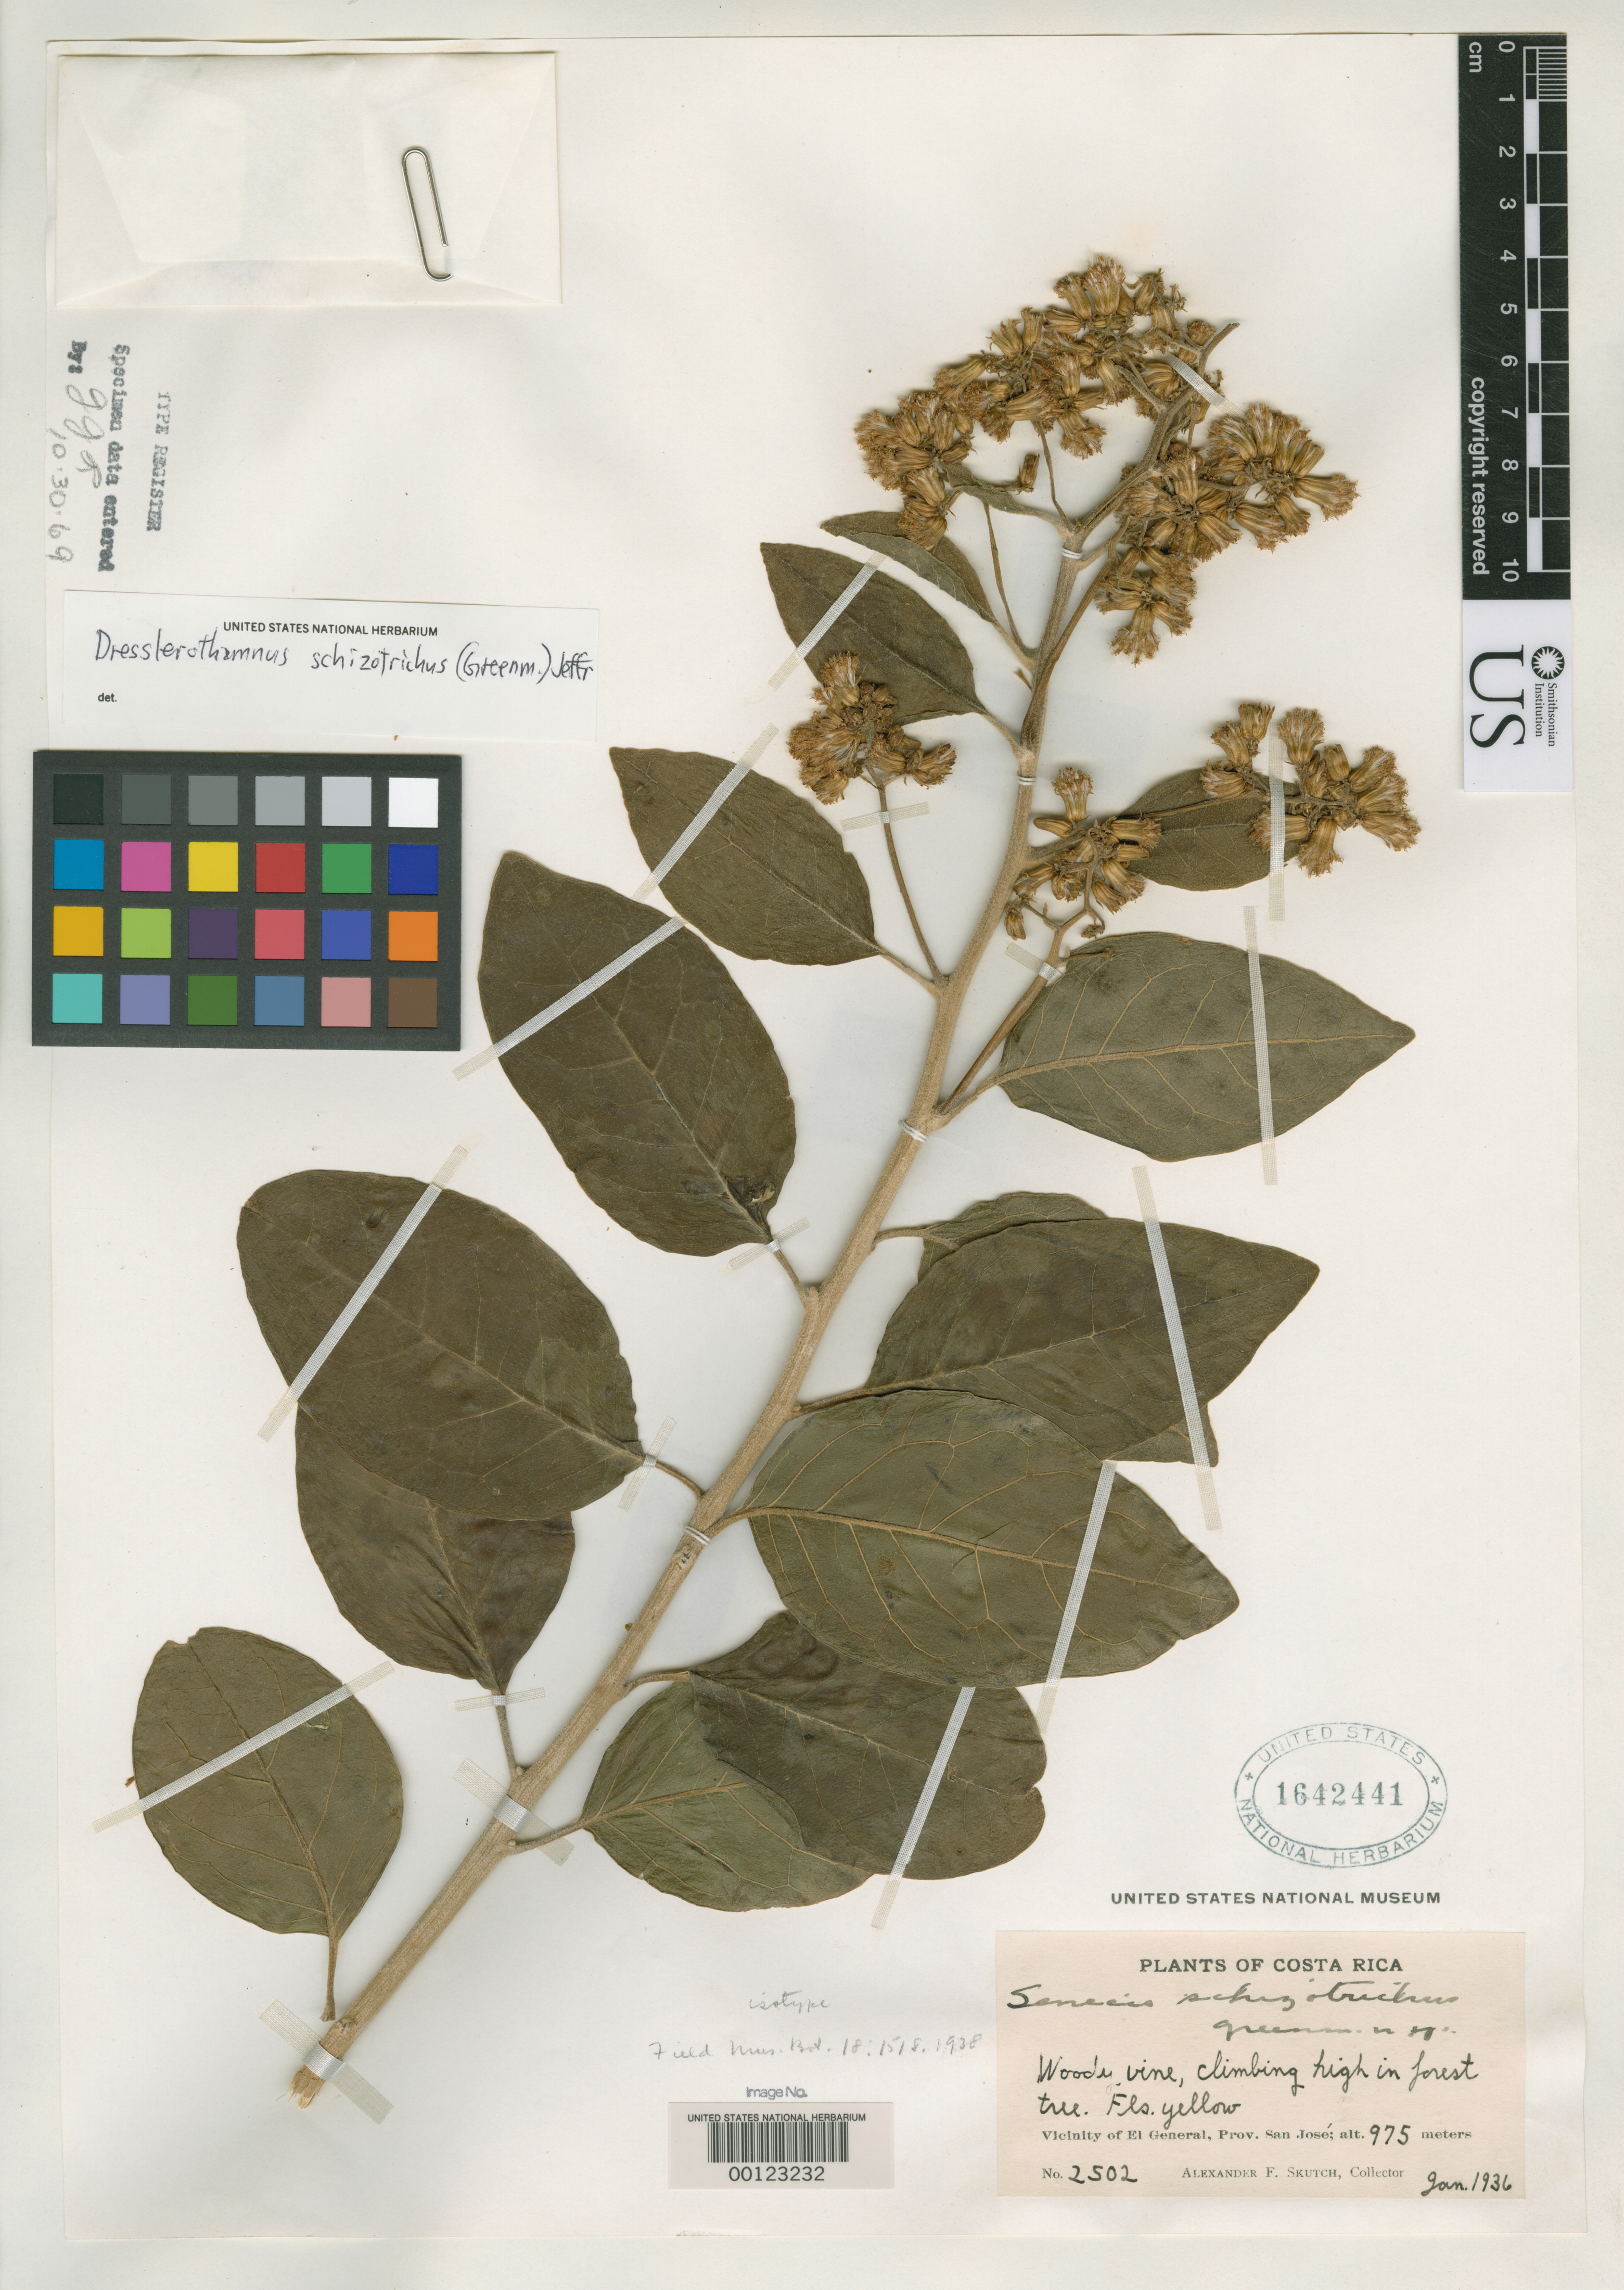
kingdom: Plantae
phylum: Tracheophyta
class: Magnoliopsida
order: Asterales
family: Asteraceae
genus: Senecio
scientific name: Senecio schizotrichus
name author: Greenm. in Standl.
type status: Isotype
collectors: A. F. Skutch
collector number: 2502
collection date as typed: Jan 1936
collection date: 1936-01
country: Costa Rica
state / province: San José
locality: Vicinity of El General.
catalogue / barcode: US 1642441